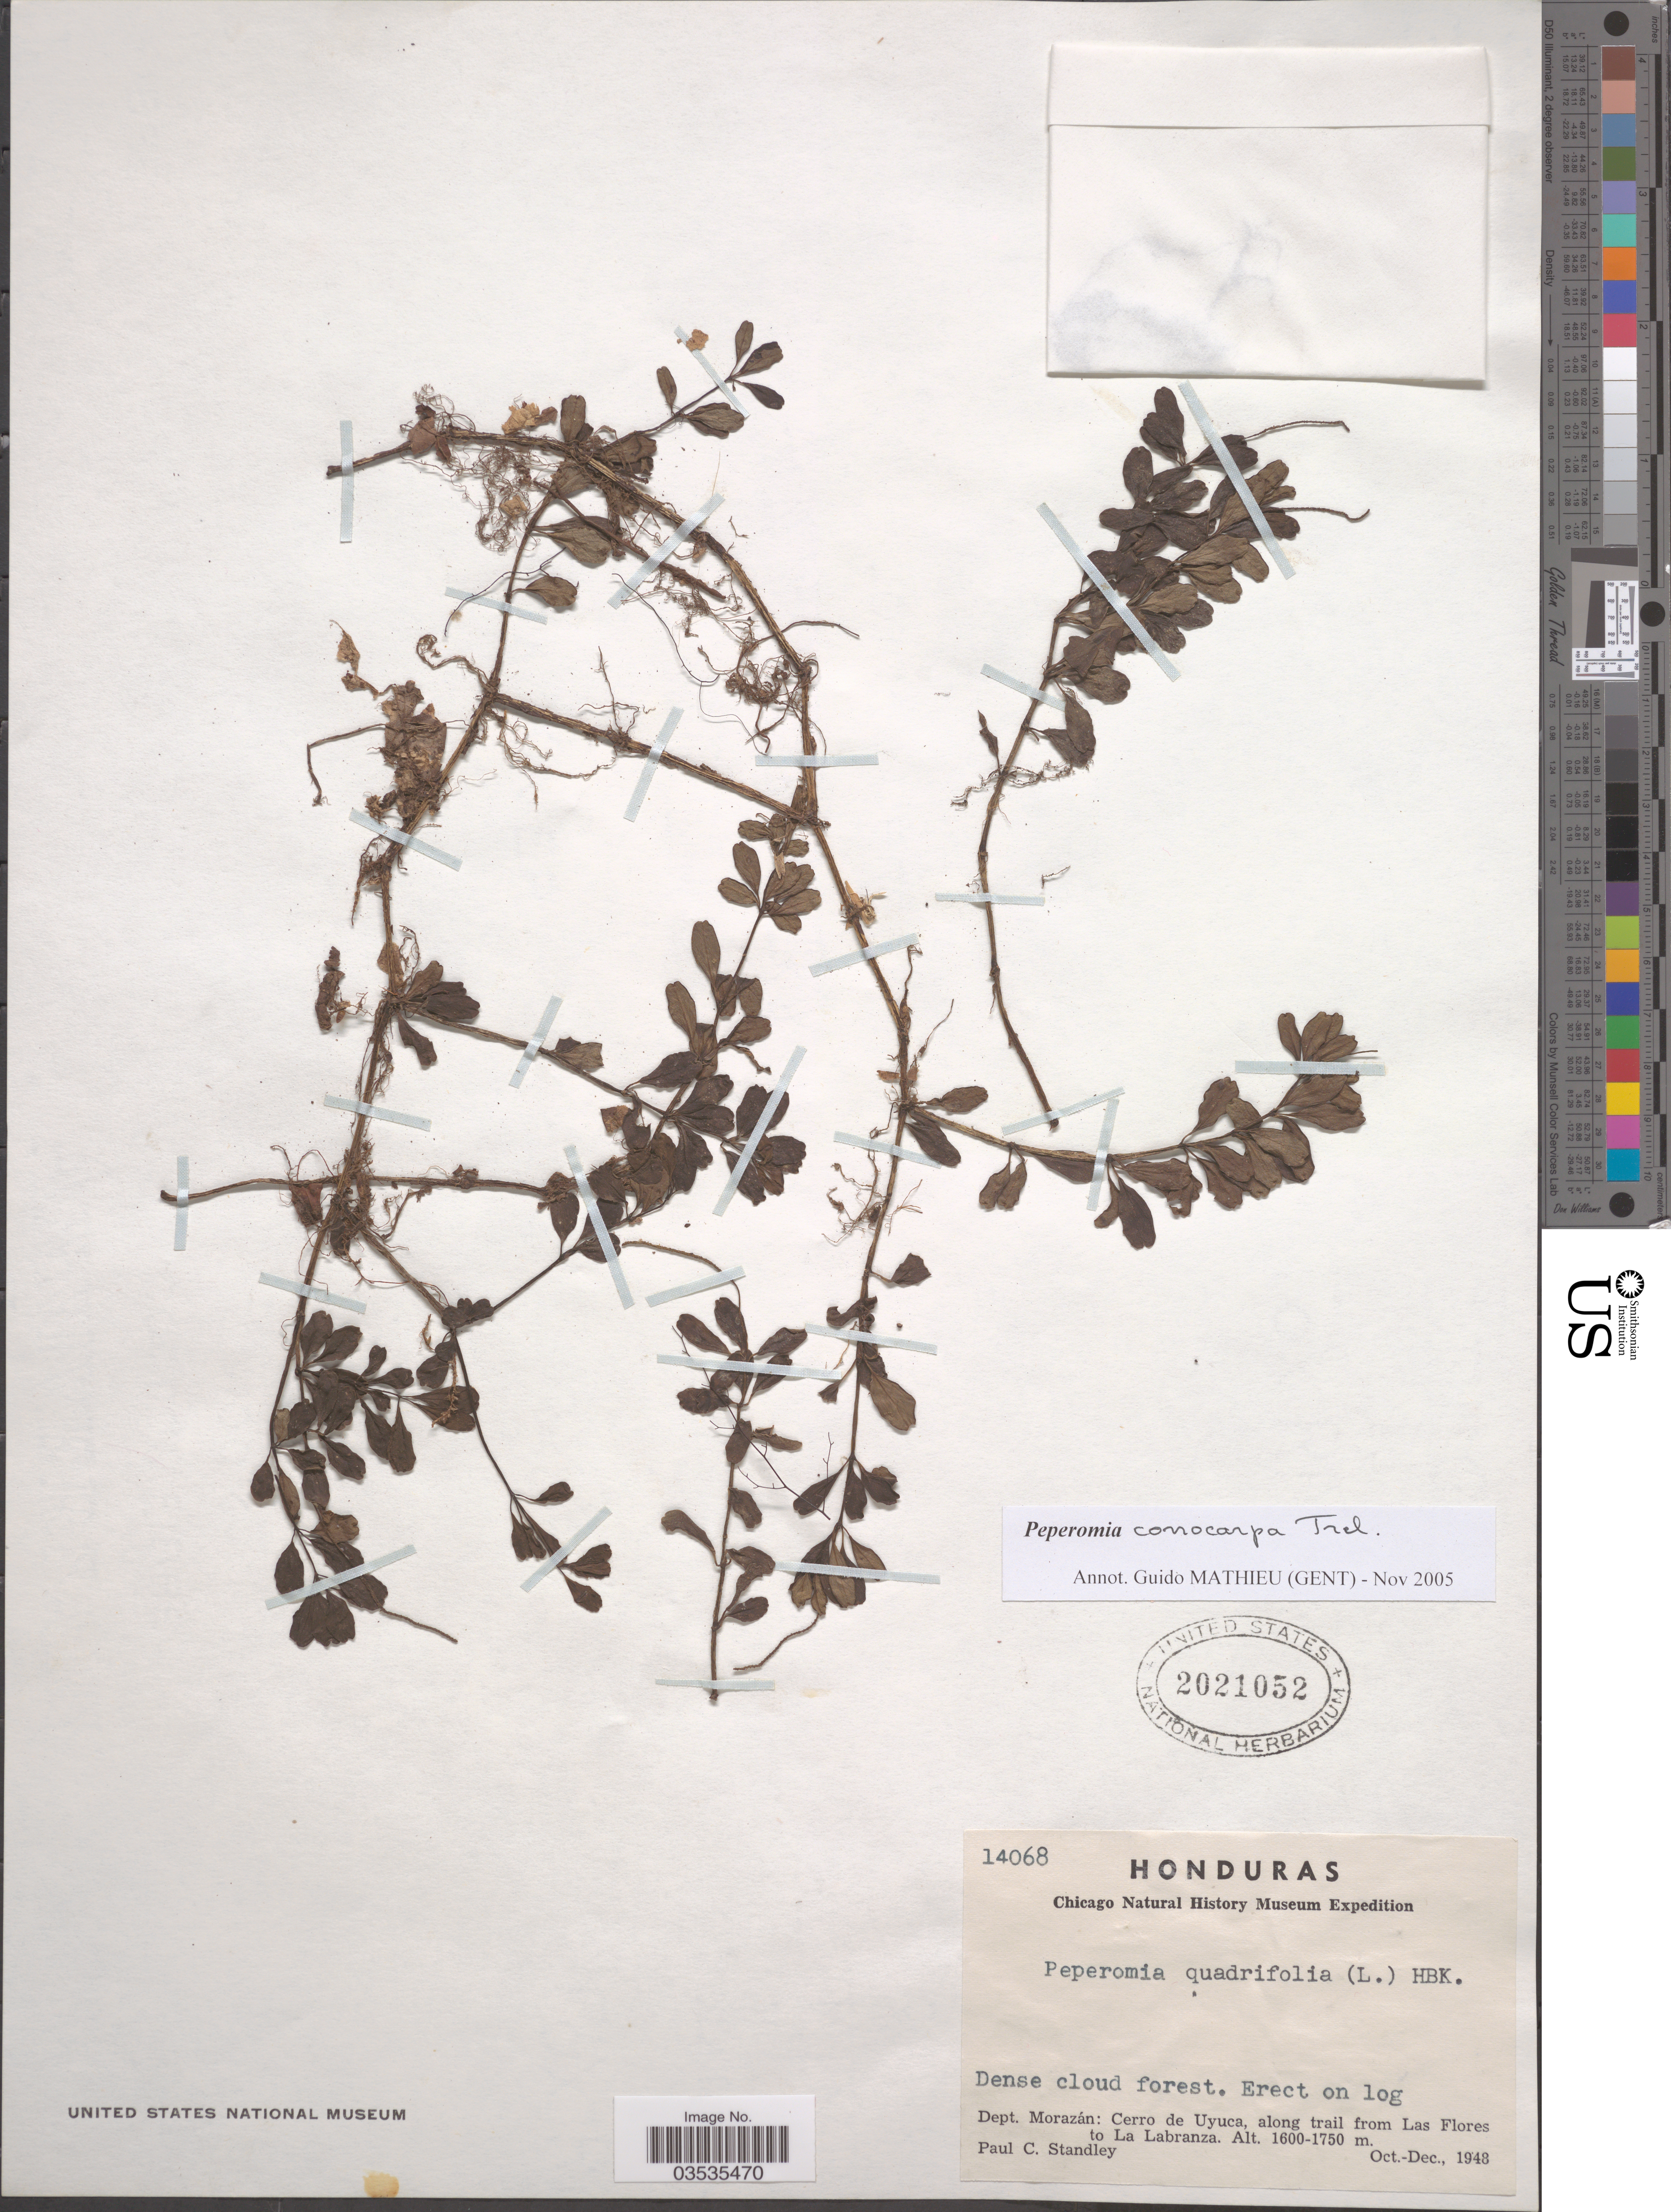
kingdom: Plantae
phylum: Tracheophyta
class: Magnoliopsida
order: Piperales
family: Piperaceae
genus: Peperomia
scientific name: Peperomia conocarpa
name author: Trel. in Yunck.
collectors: P. C. Standley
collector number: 14068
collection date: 1948-10/1948-12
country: Honduras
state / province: Fco. Morazán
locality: Dept. Morazán: Cerro de Uyuca, along trail from Las Flores to La Labranza.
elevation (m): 1600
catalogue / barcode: US 2021052